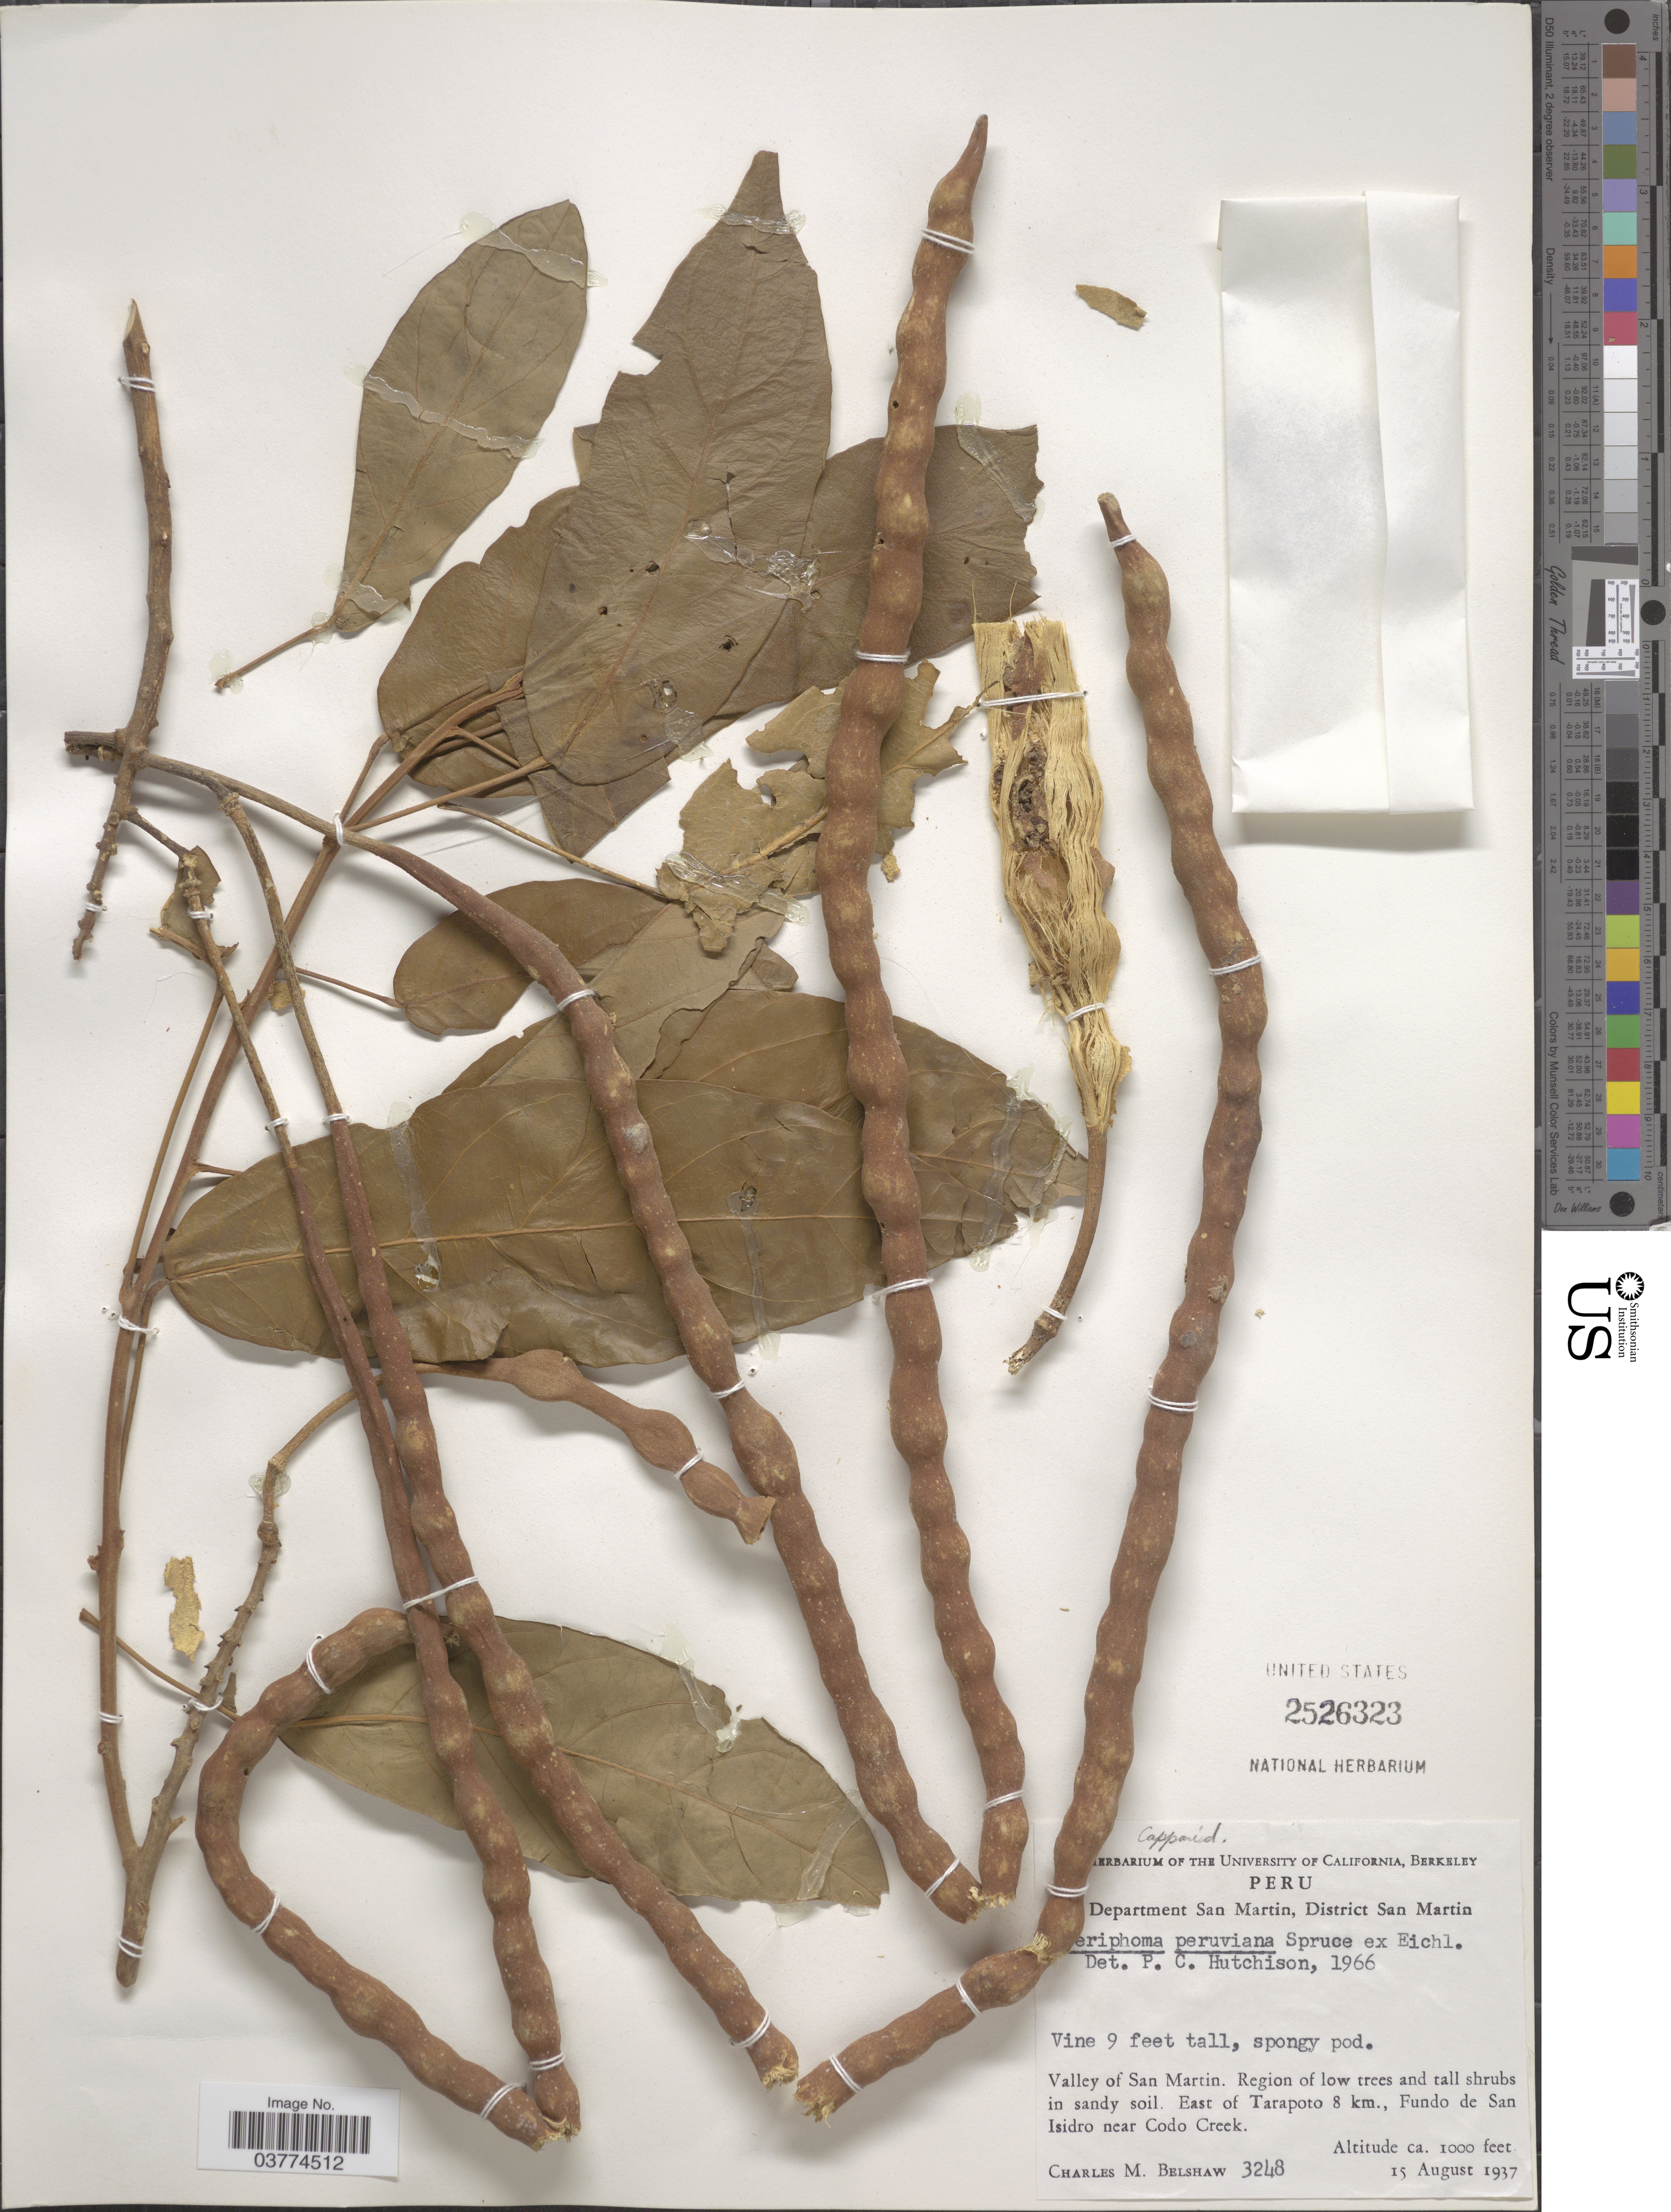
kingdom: Plantae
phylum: Tracheophyta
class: Magnoliopsida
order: Brassicales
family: Capparaceae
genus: Steriphoma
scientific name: Steriphoma peruvianum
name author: Spruce ex Eichler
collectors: C. Shaw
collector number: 3248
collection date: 1937-08-15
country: Peru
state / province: San Martín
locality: Department San Martin, District San Martin. Valley of San Martin. East of Tarapoto 8 km., Fundo de San Isidro near Codo Creek.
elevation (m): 305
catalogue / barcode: US 2526323